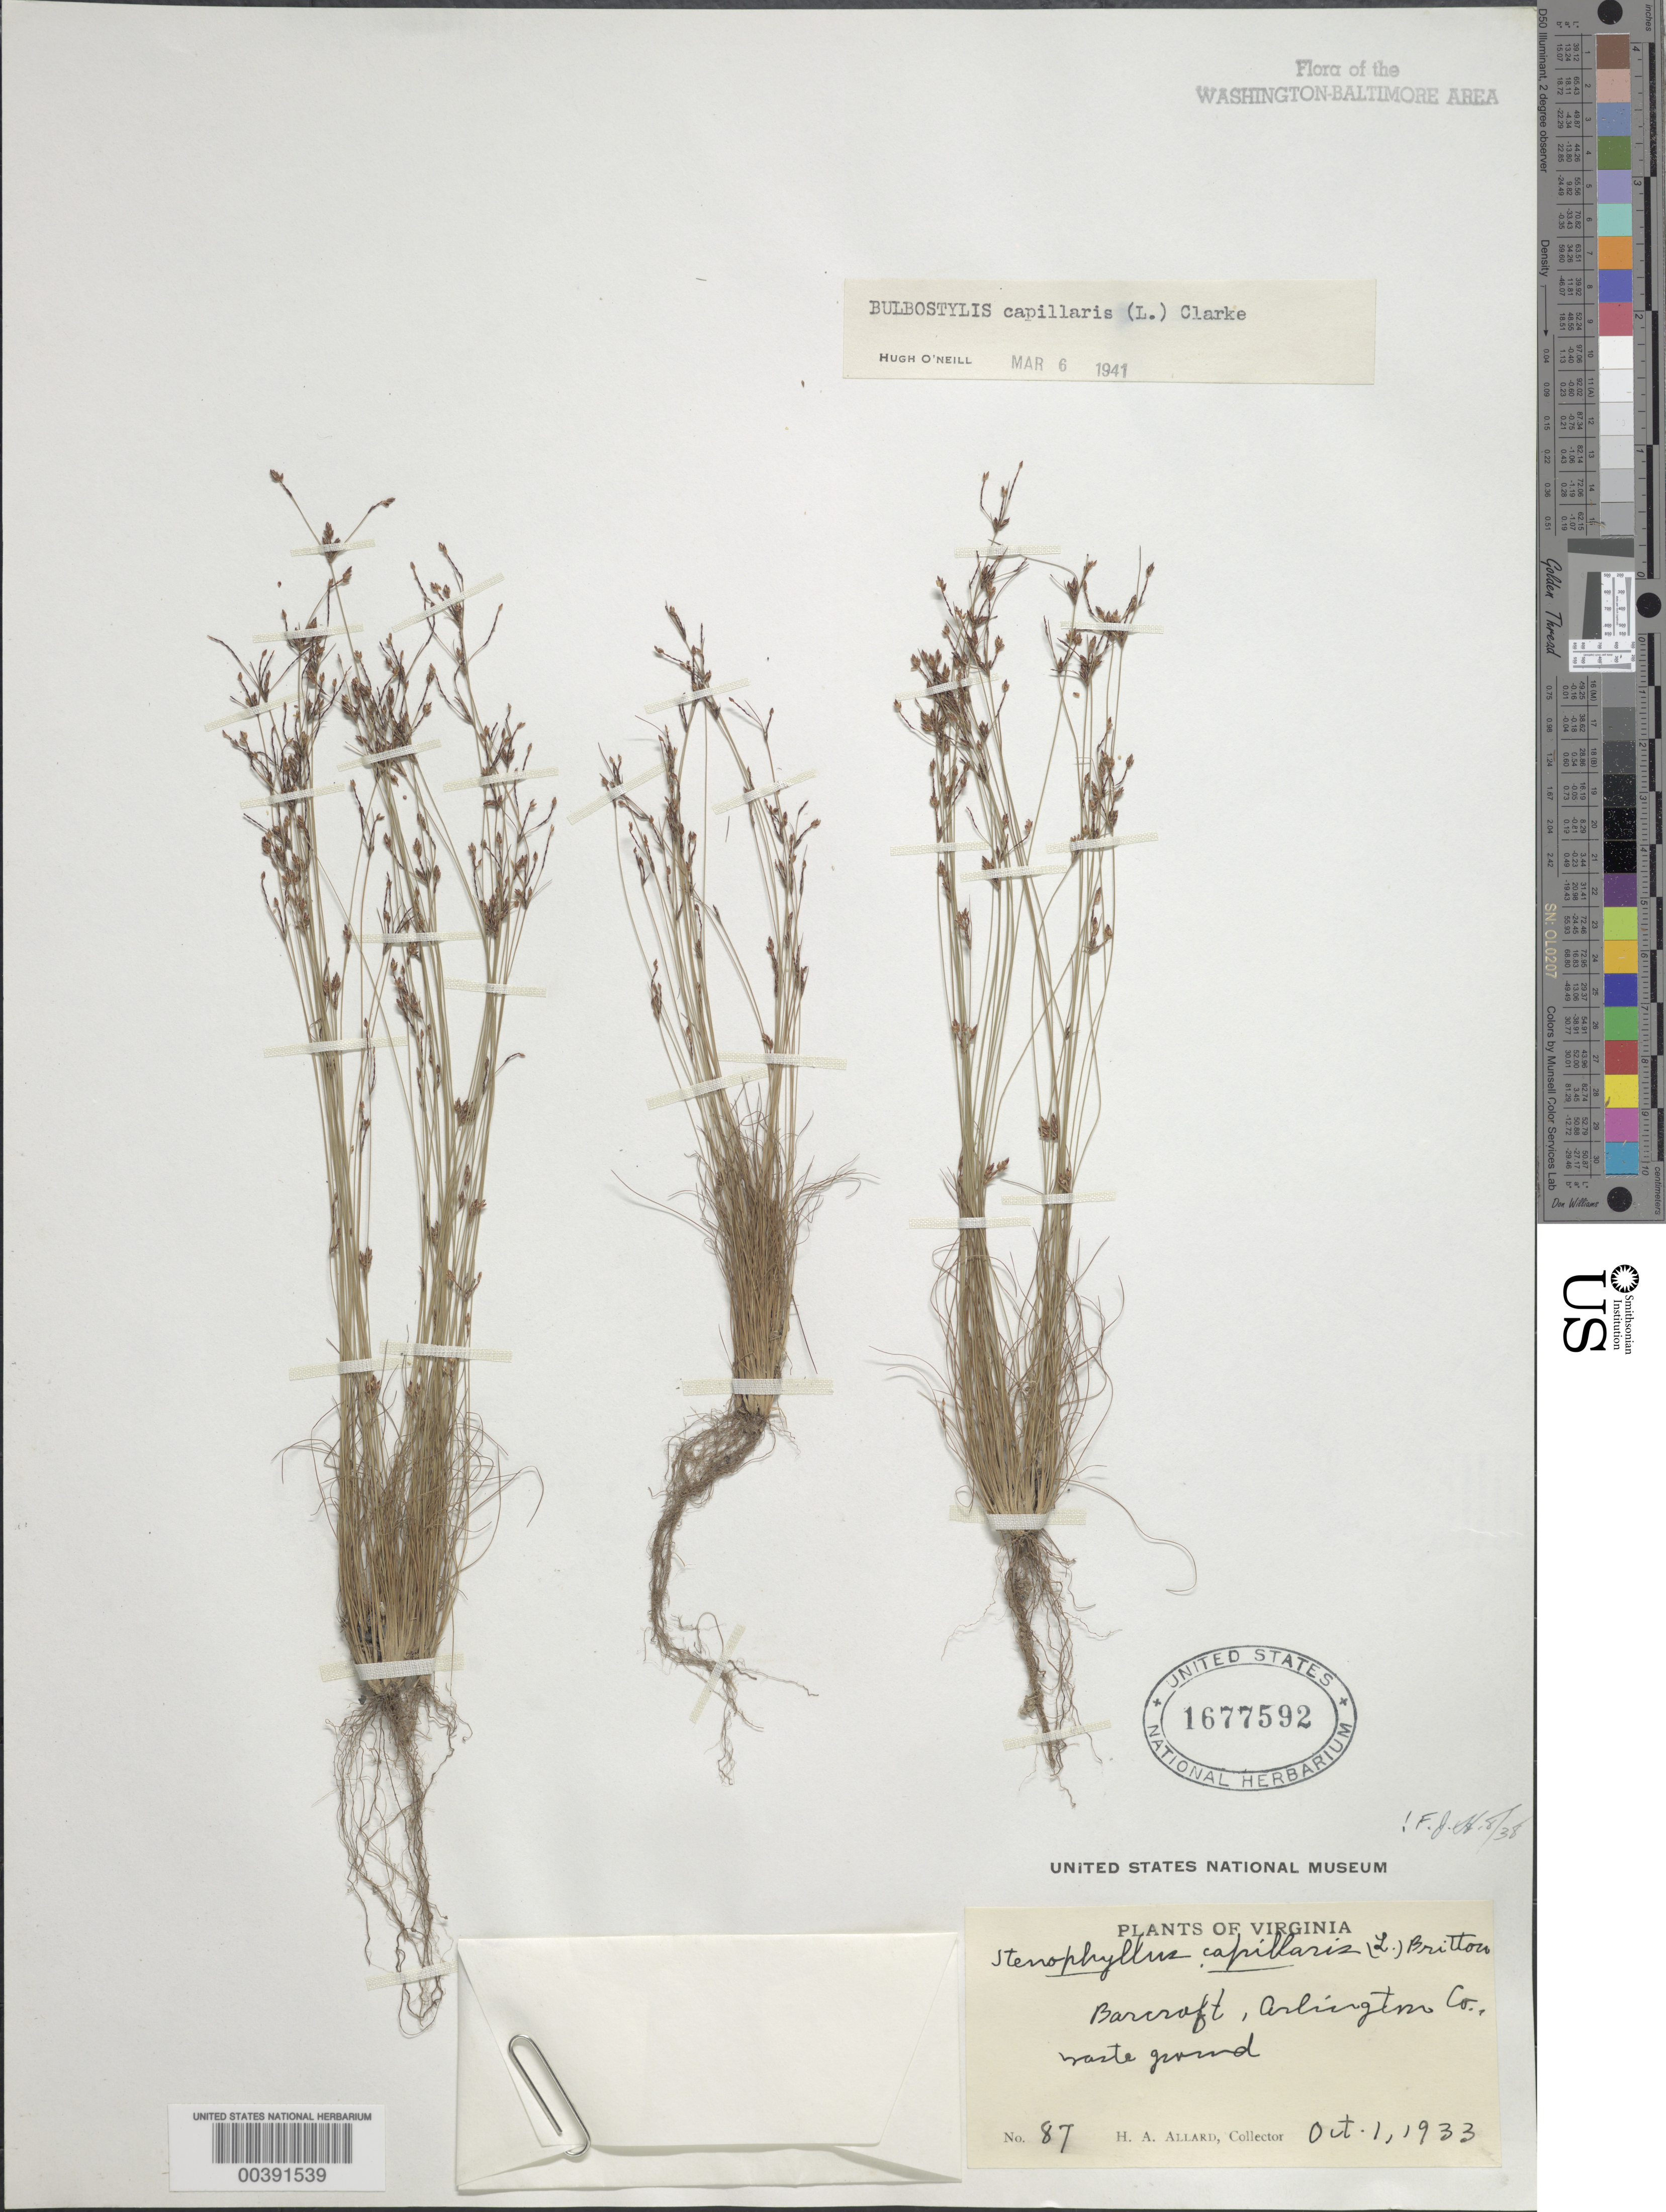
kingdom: Plantae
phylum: Tracheophyta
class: Liliopsida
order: Poales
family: Cyperaceae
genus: Bulbostylis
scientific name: Bulbostylis capillaris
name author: (L.) Kunth ex C.B. Clarke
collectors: H. A. Allard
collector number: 87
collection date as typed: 01 Oct 1933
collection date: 1933-10-01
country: United States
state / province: Virginia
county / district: Arlington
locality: Barcroft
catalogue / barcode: US 1677592